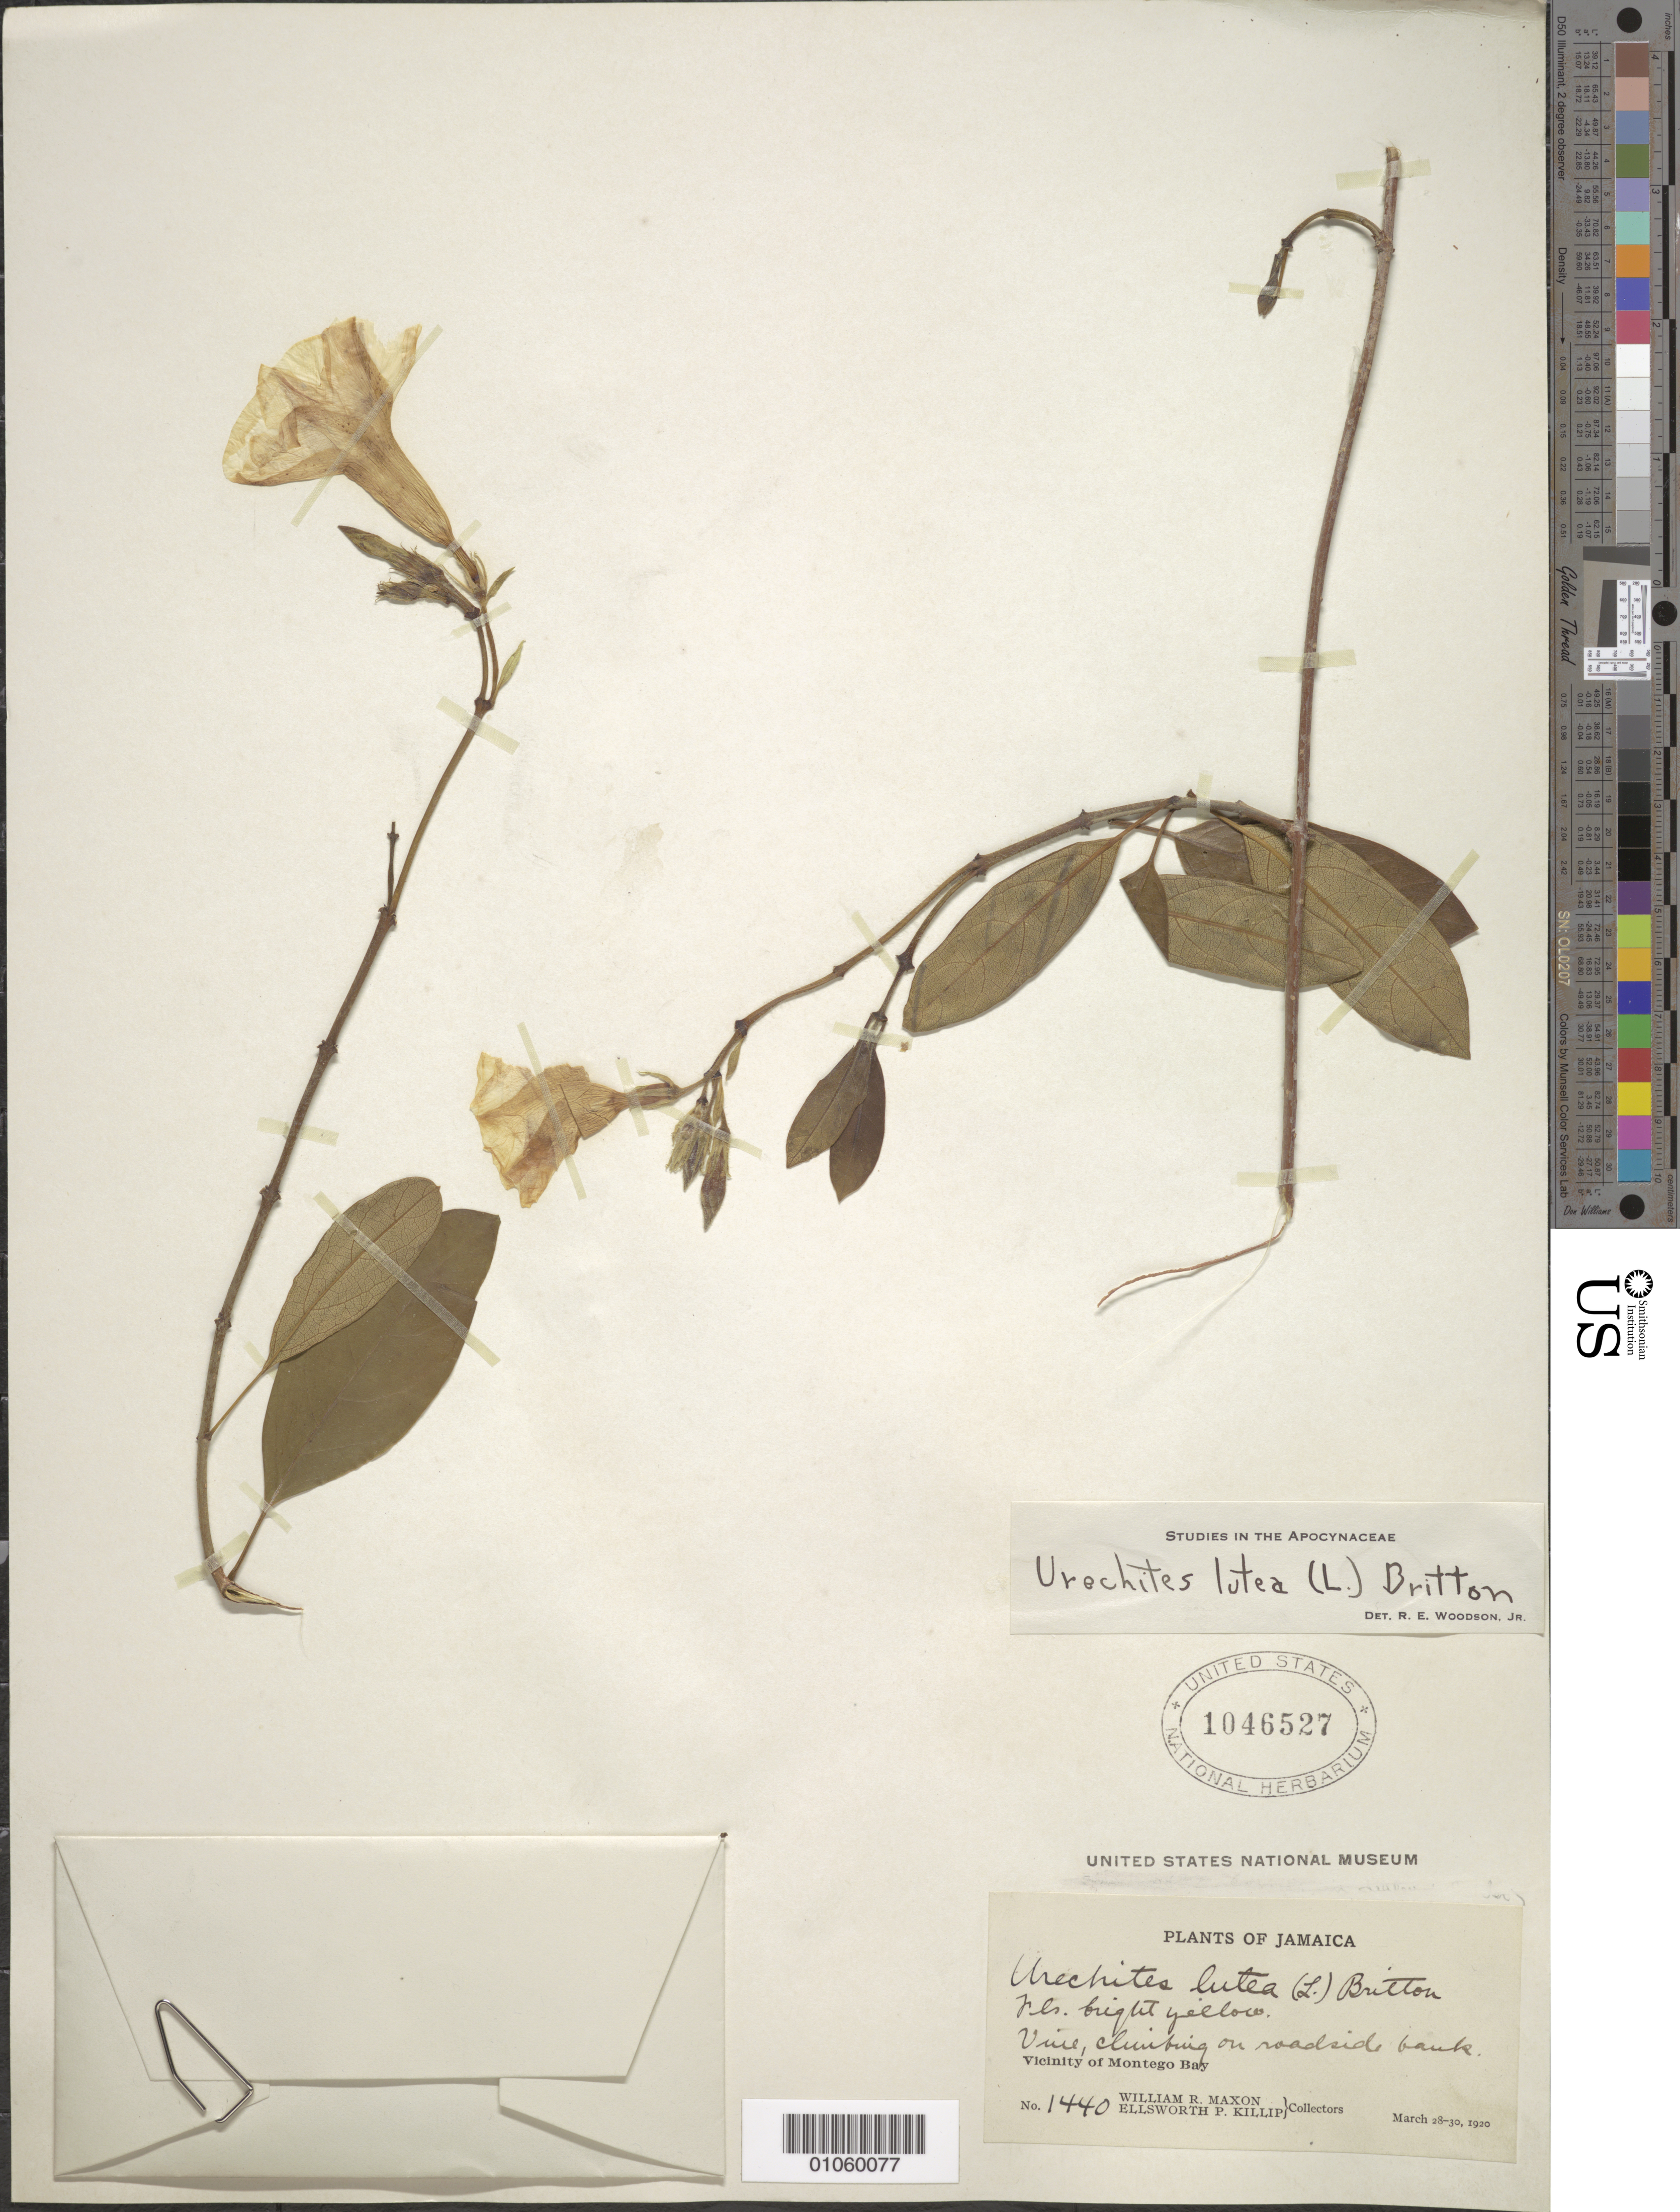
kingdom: Plantae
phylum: Tracheophyta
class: Magnoliopsida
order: Gentianales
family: Apocynaceae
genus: Urechites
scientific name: Urechites lutea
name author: (L.) Britton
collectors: W. R. Maxon & E. P. Killip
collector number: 1440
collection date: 1920-03-28/1920-03-30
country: Jamaica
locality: Vicinity of Montego Bay.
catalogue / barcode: US 1046527